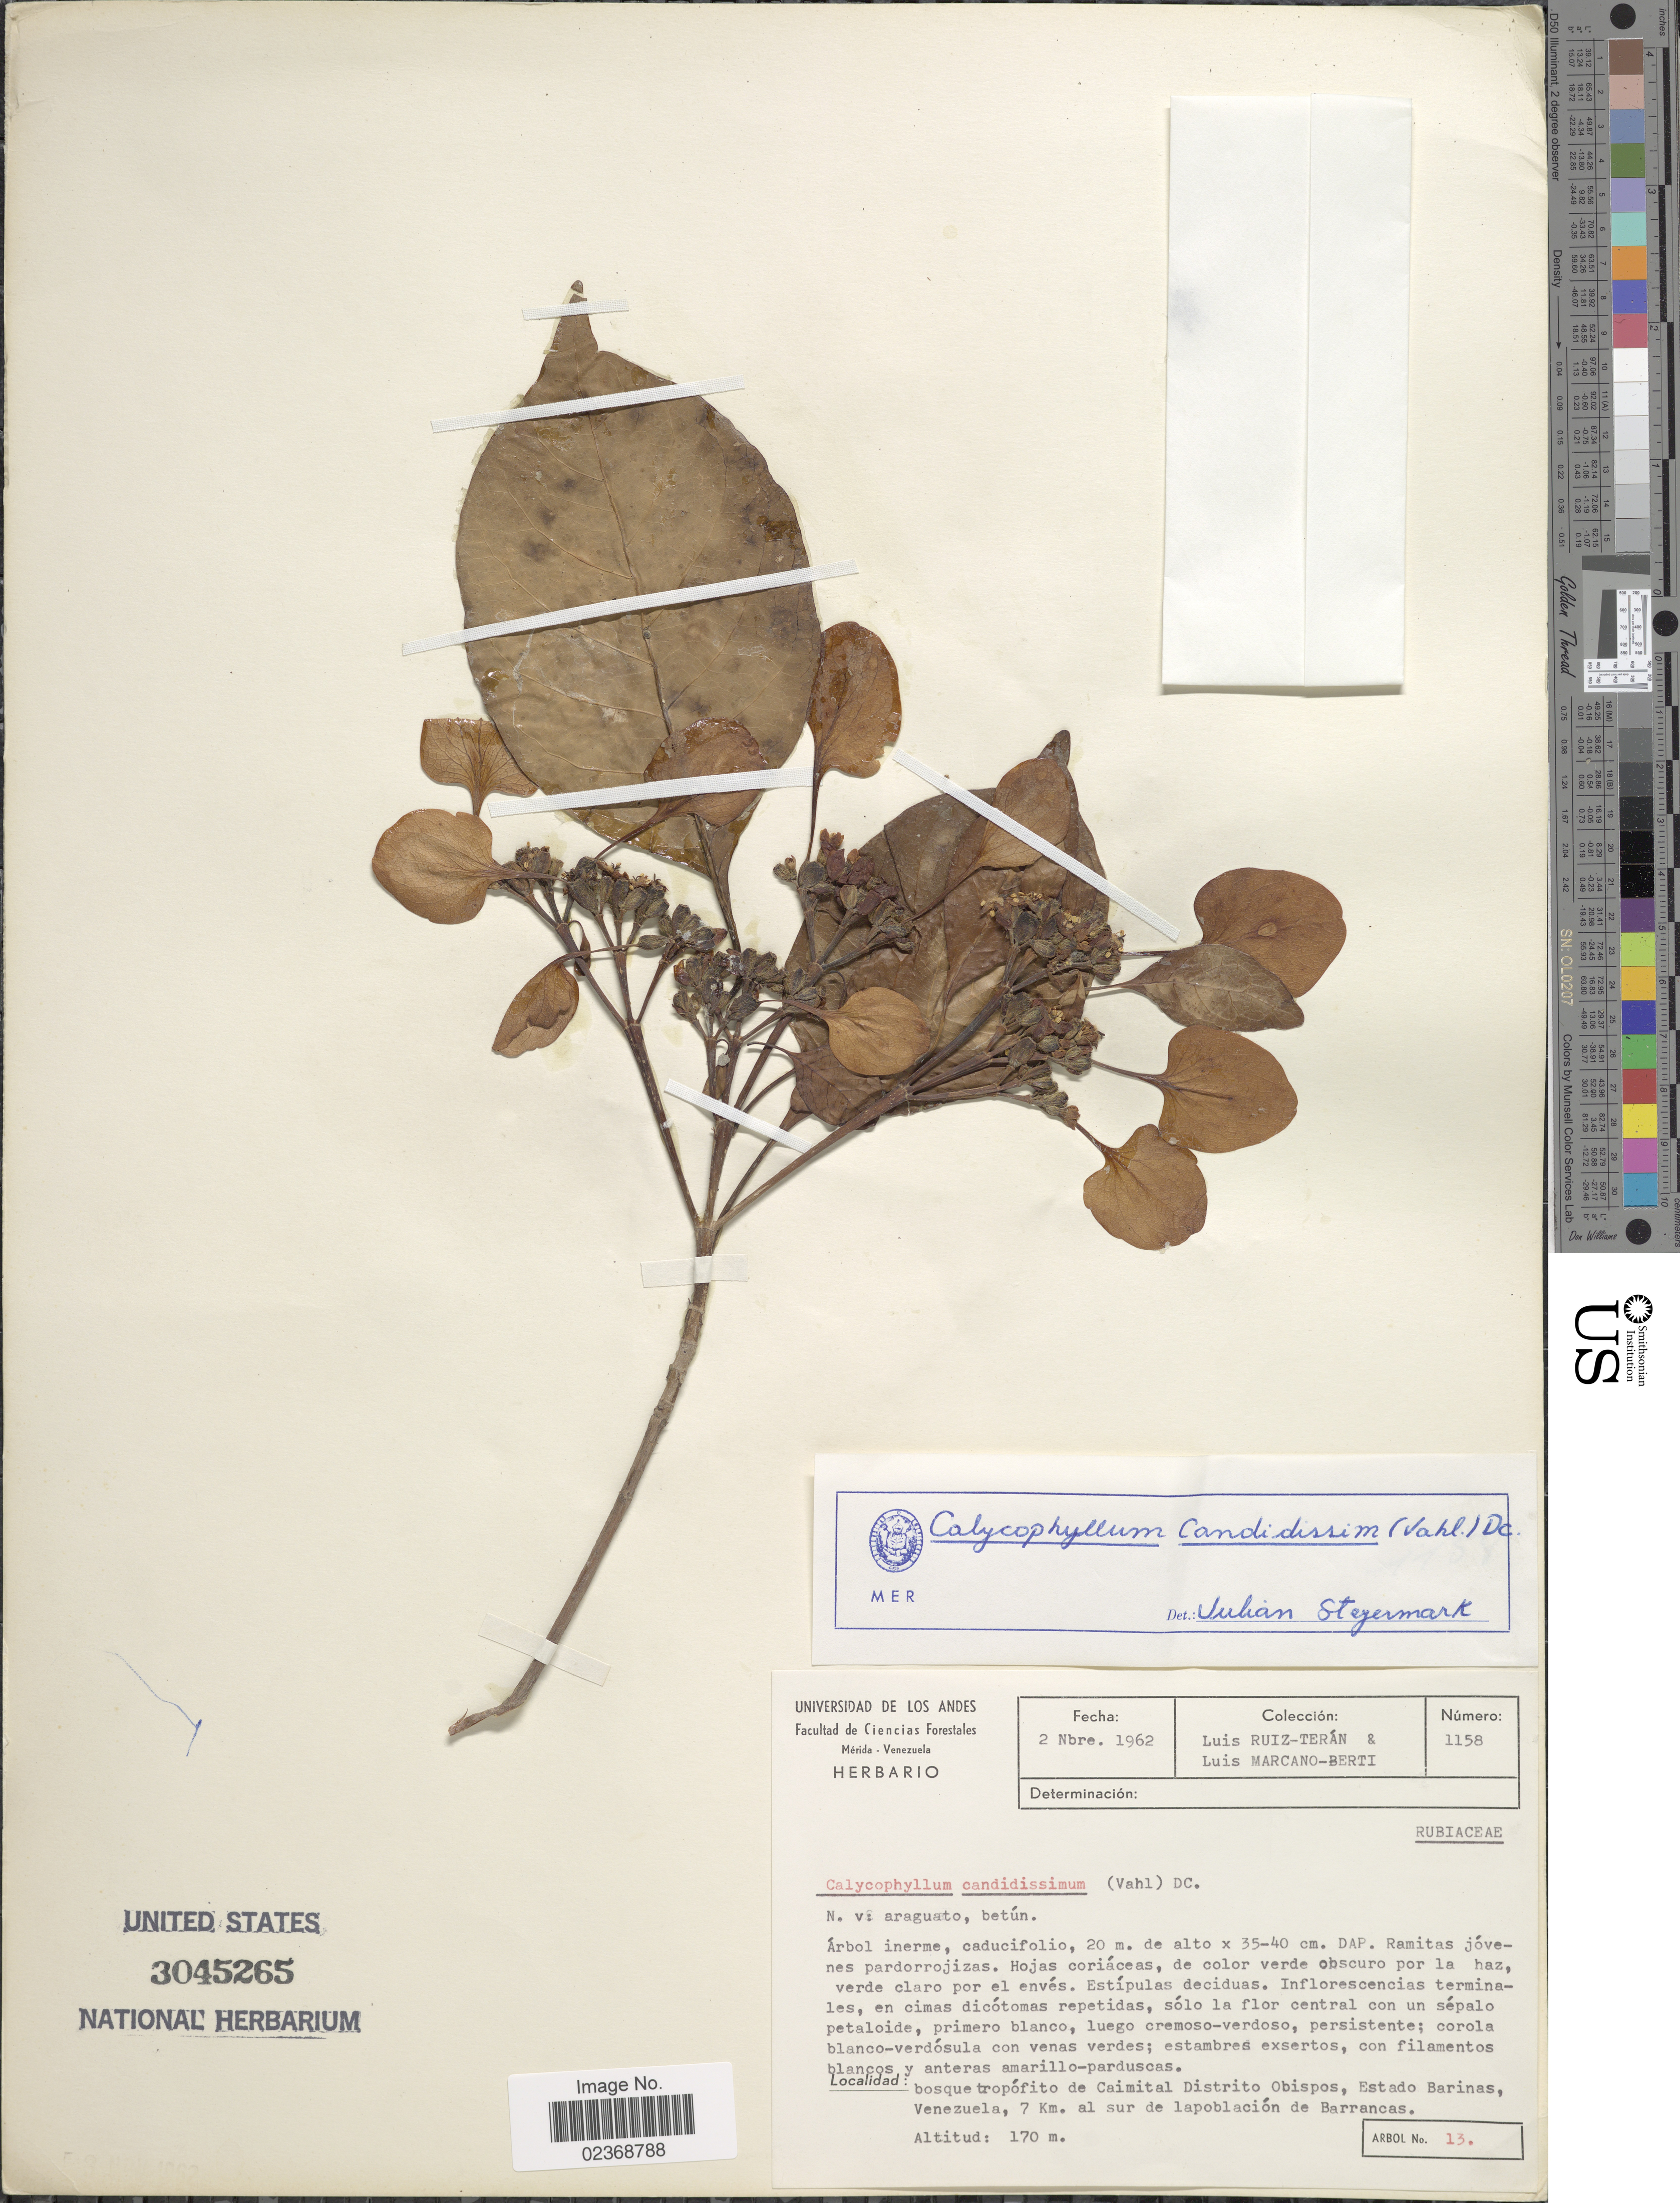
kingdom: Plantae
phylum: Tracheophyta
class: Magnoliopsida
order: Gentianales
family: Rubiaceae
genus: Calycophyllum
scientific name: Calycophyllum candidissimum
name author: (Vahl) DC.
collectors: L. E. Ruíz-Terán & L. Marcano-Berti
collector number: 1158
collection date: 1962-11-02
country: Venezuela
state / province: Barinas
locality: Bosque tropofito de Caimital Distrito Obispos, 7 Km. al sur de lapoblacion de Barrancas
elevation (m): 170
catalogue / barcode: US 3045265